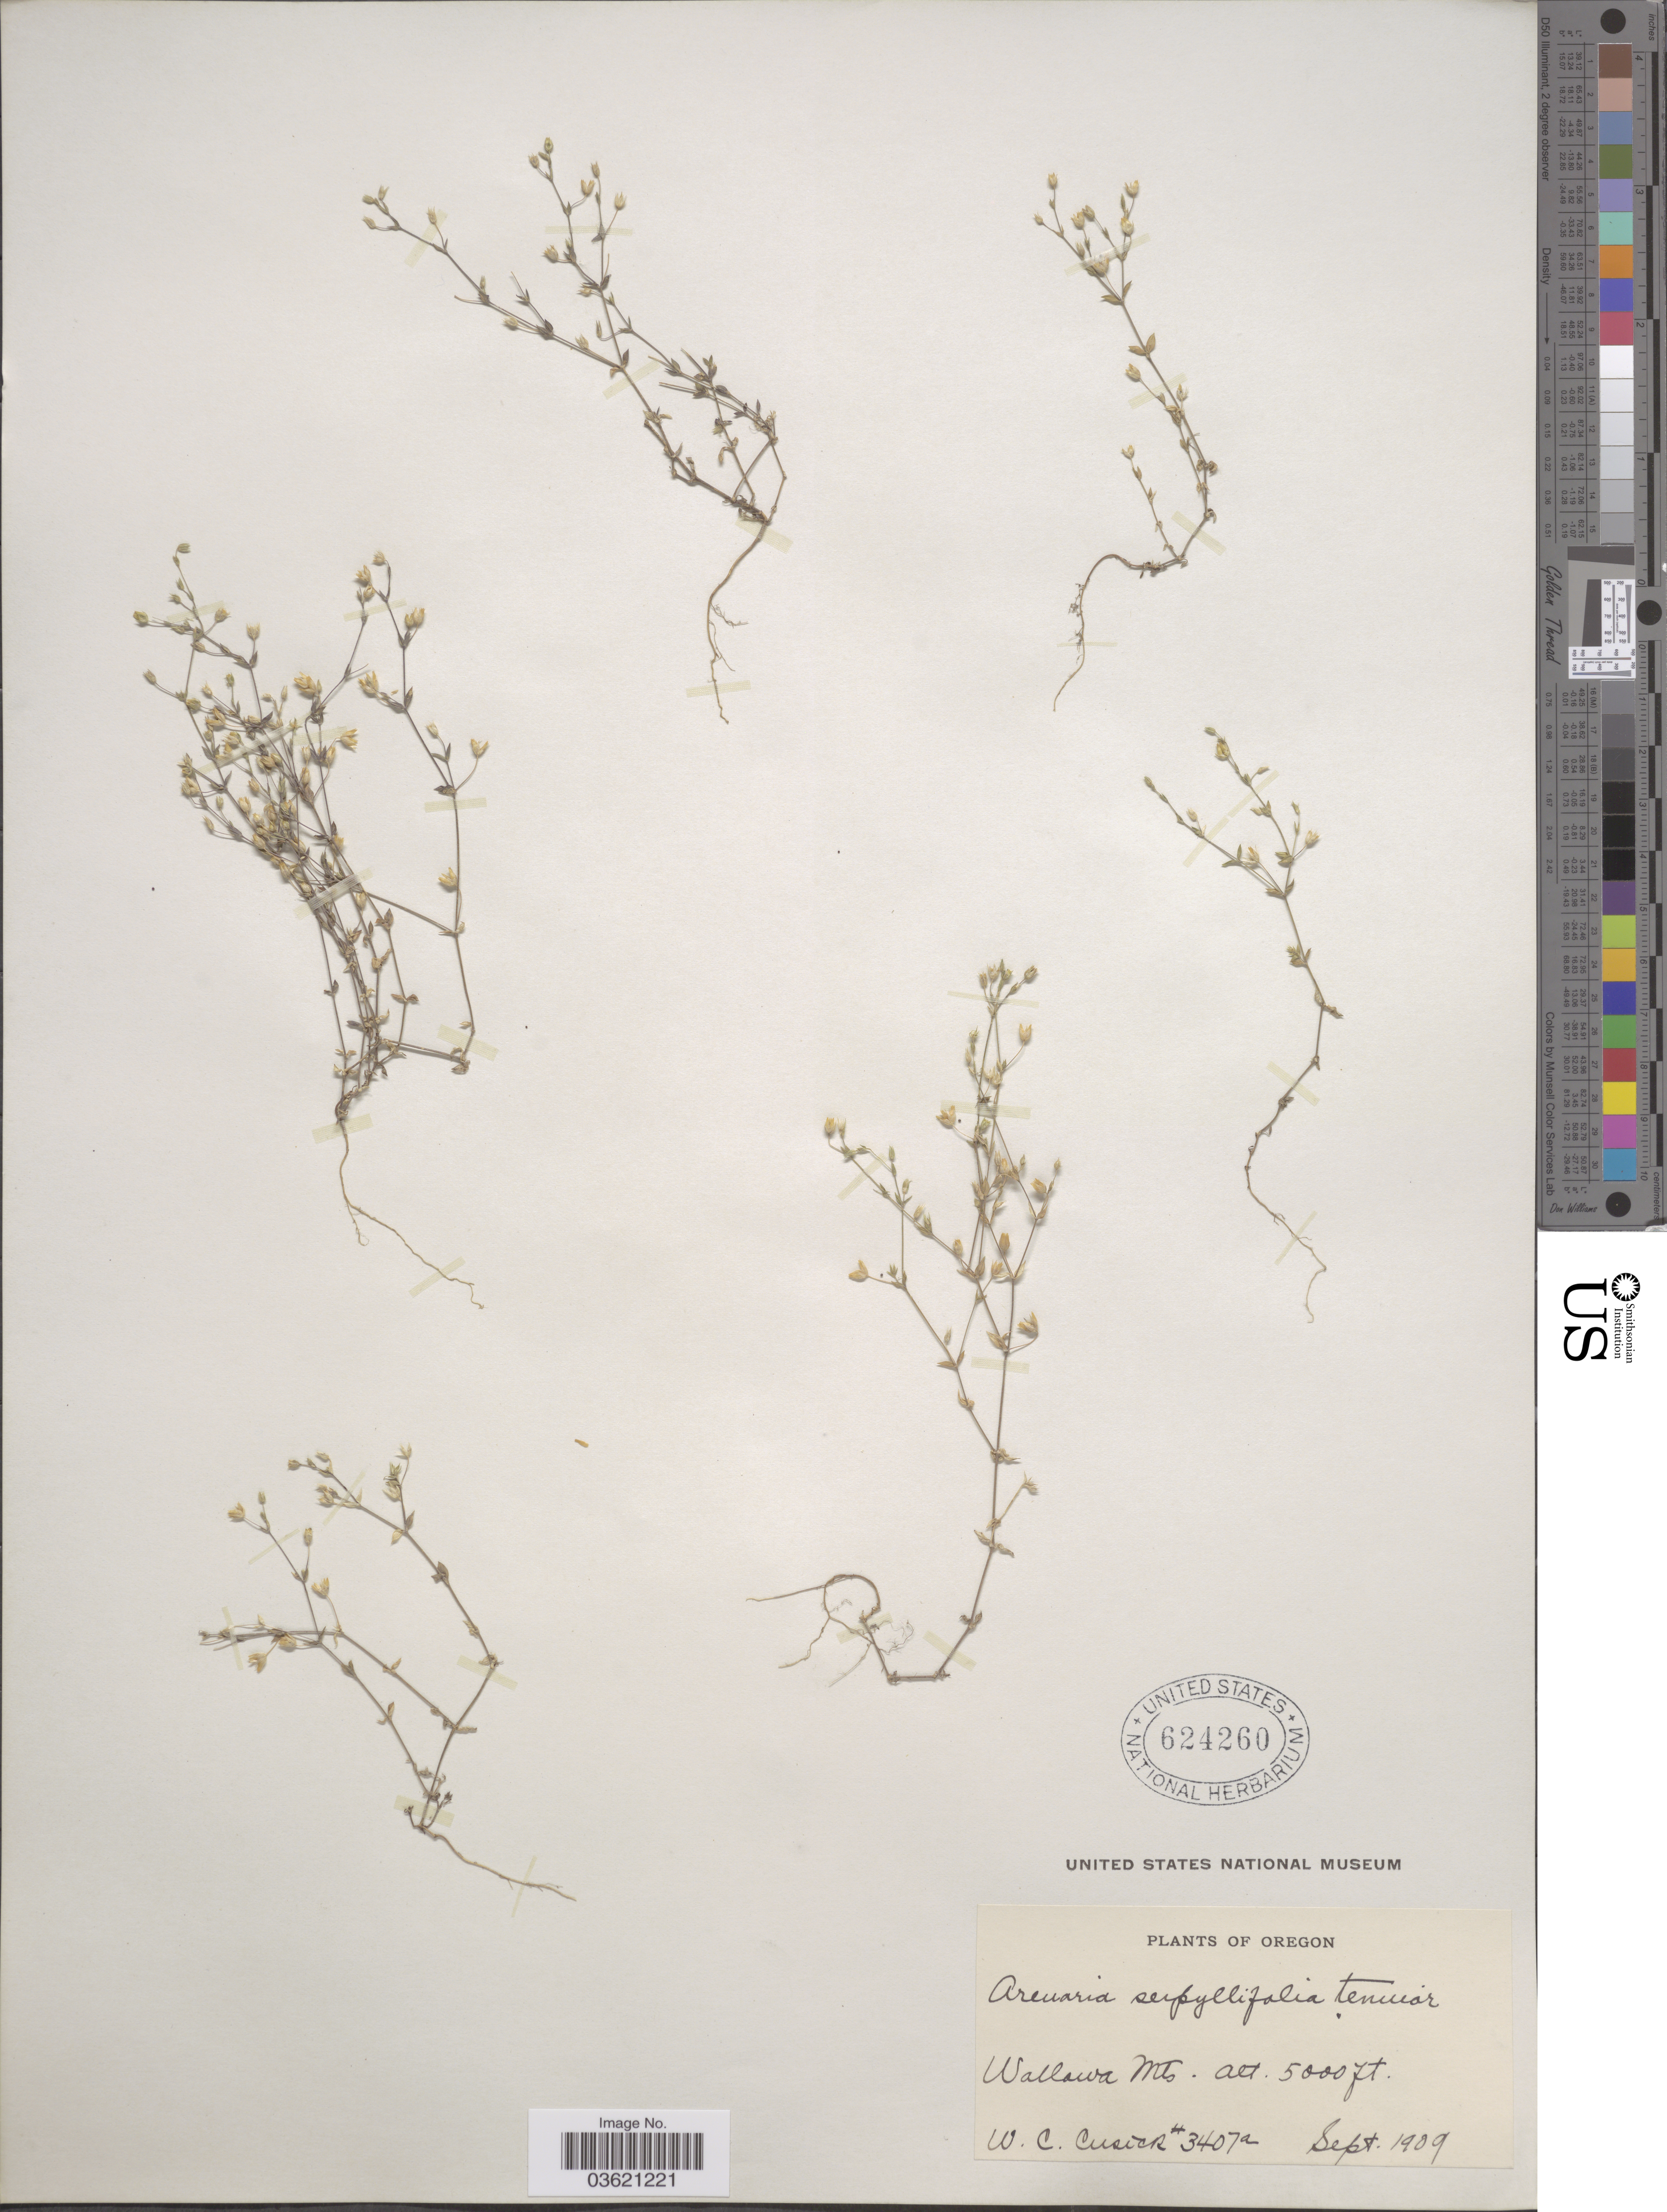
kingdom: Plantae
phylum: Tracheophyta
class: Magnoliopsida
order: Caryophyllales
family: Caryophyllaceae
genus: Arenaria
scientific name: Arenaria serpyllifolia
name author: L.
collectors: W. C. Cusick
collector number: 3407a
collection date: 1909-09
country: United States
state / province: Oregon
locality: Wallawa Mts.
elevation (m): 1524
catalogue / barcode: US 624260